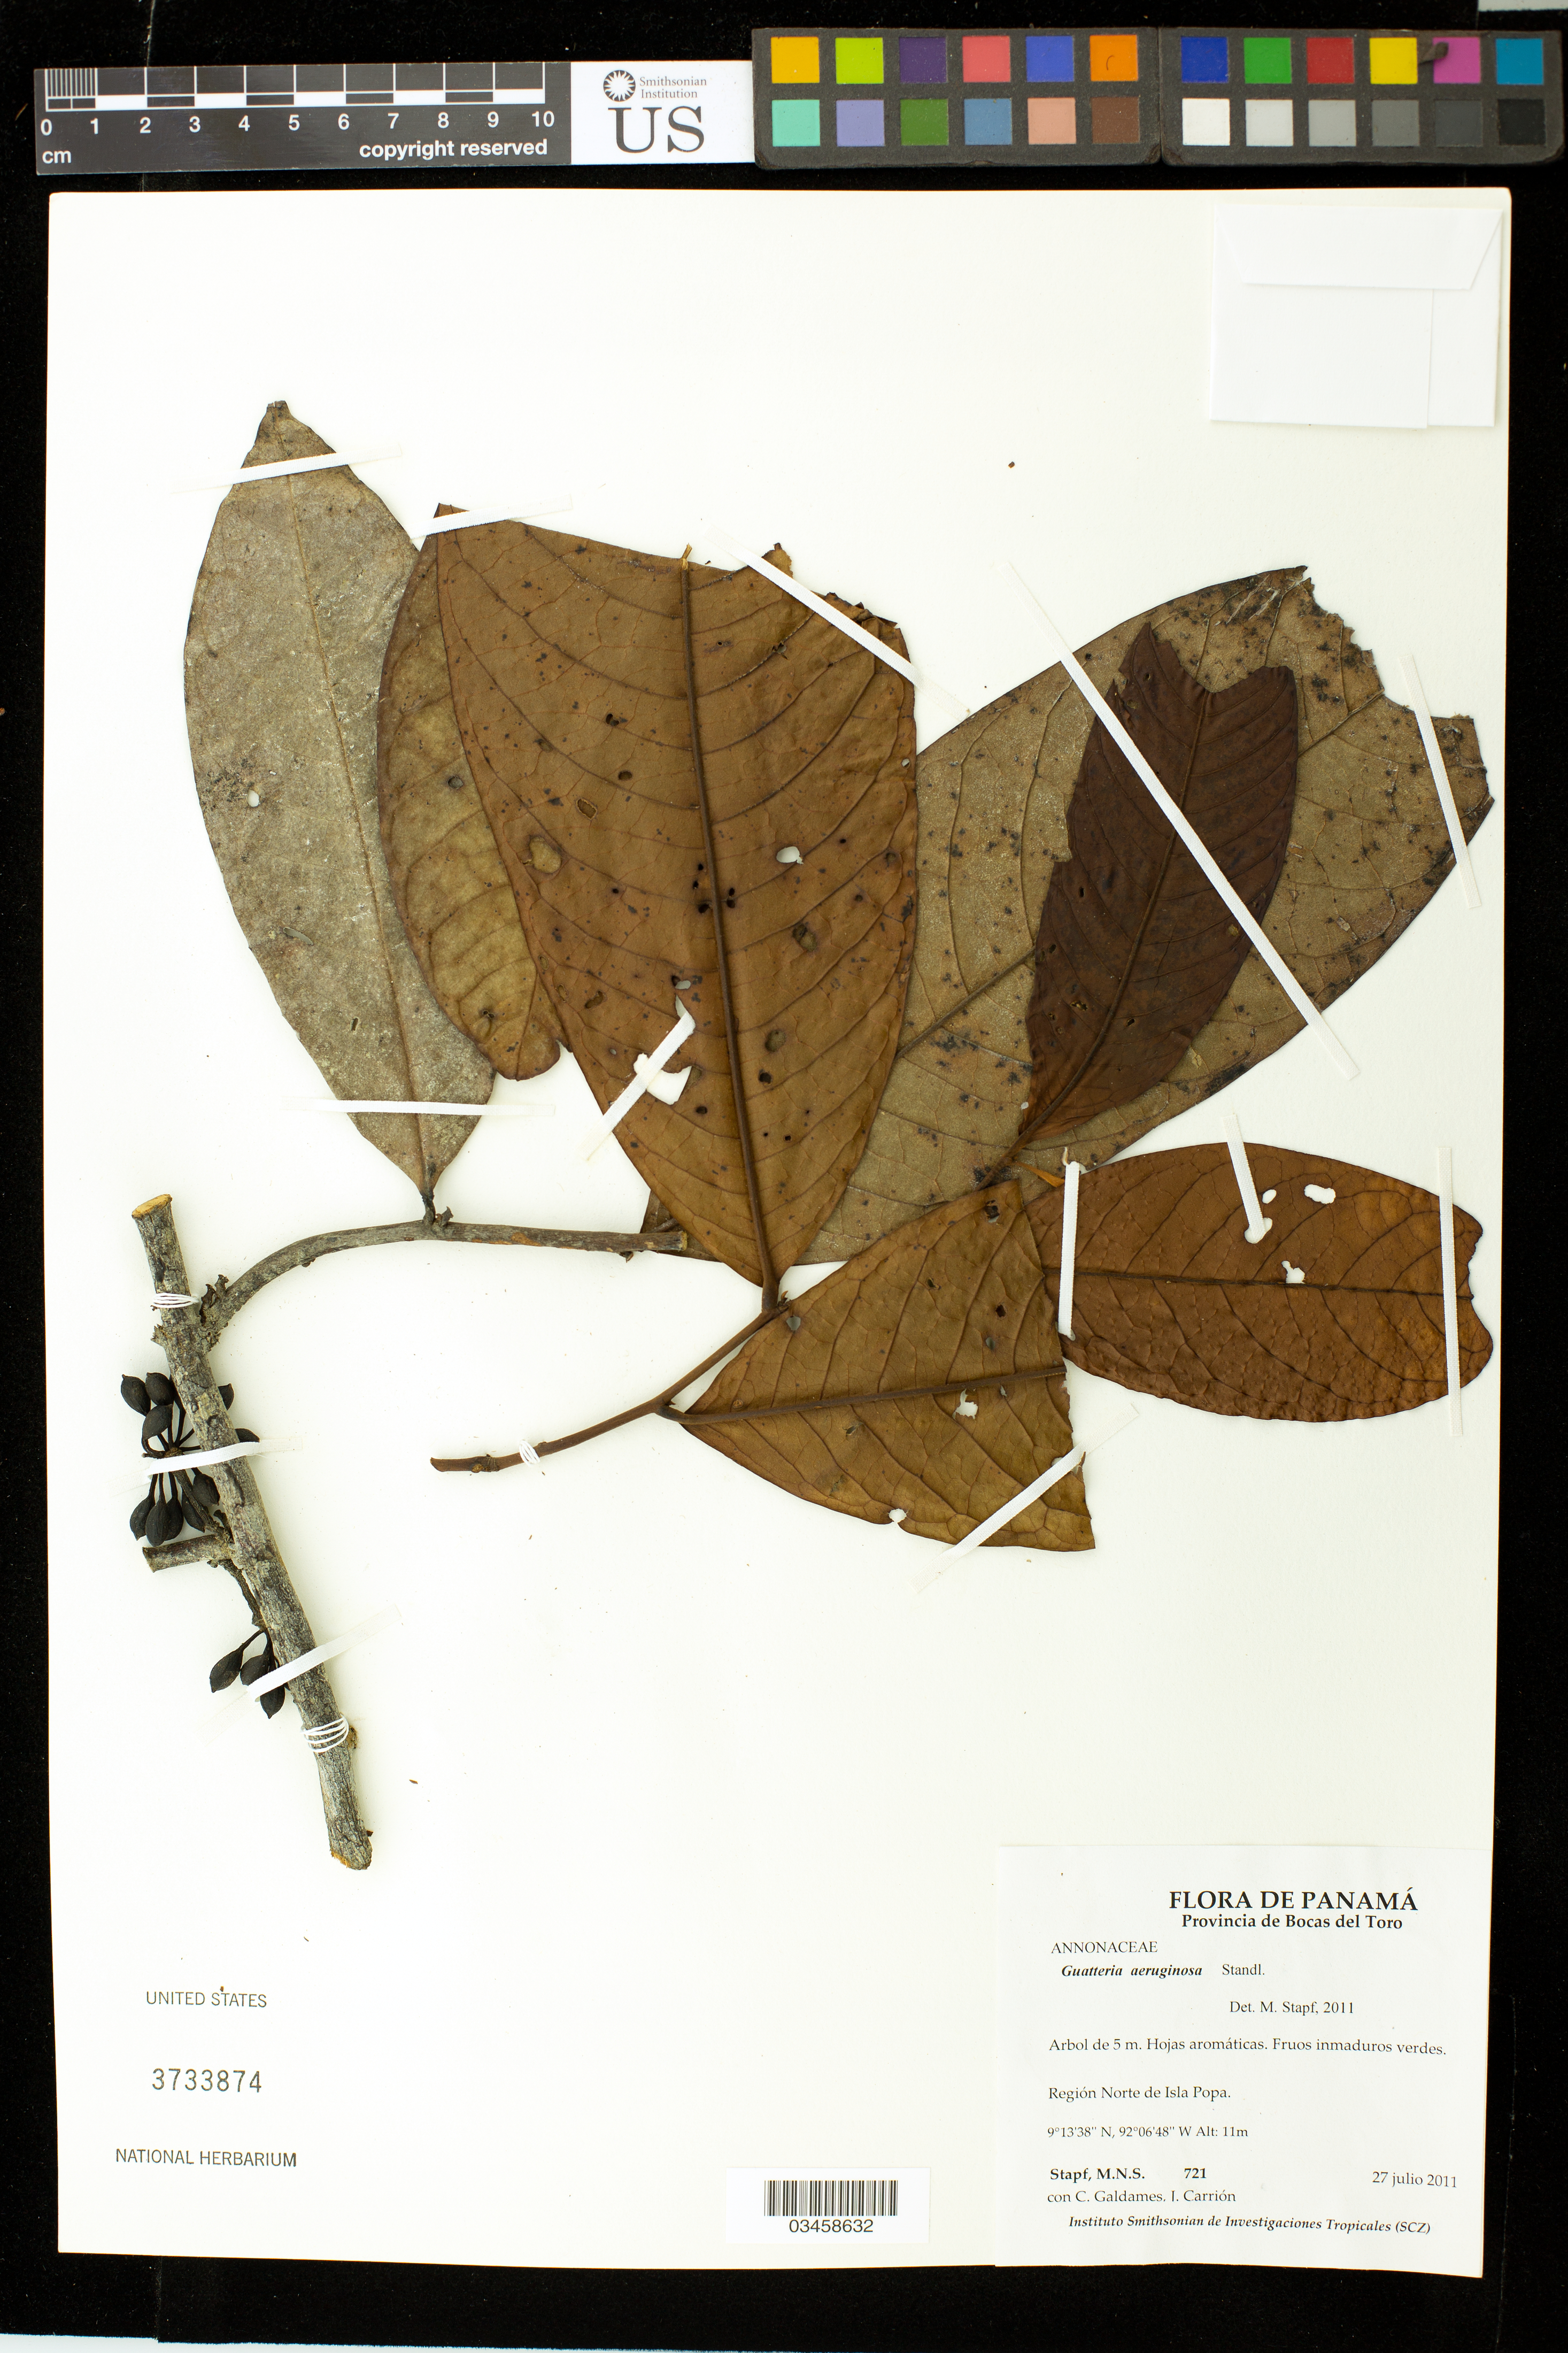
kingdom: Plantae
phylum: Tracheophyta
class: Magnoliopsida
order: Magnoliales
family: Annonaceae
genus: Guatteria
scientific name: Guatteria aeruginosa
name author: Standl.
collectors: M. Stapf, C. Galdames & I. Carrión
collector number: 721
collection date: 2011-07-27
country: Panama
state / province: Bocas del Toro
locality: Isla Popa, región norte.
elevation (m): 11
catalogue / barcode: US 3733874